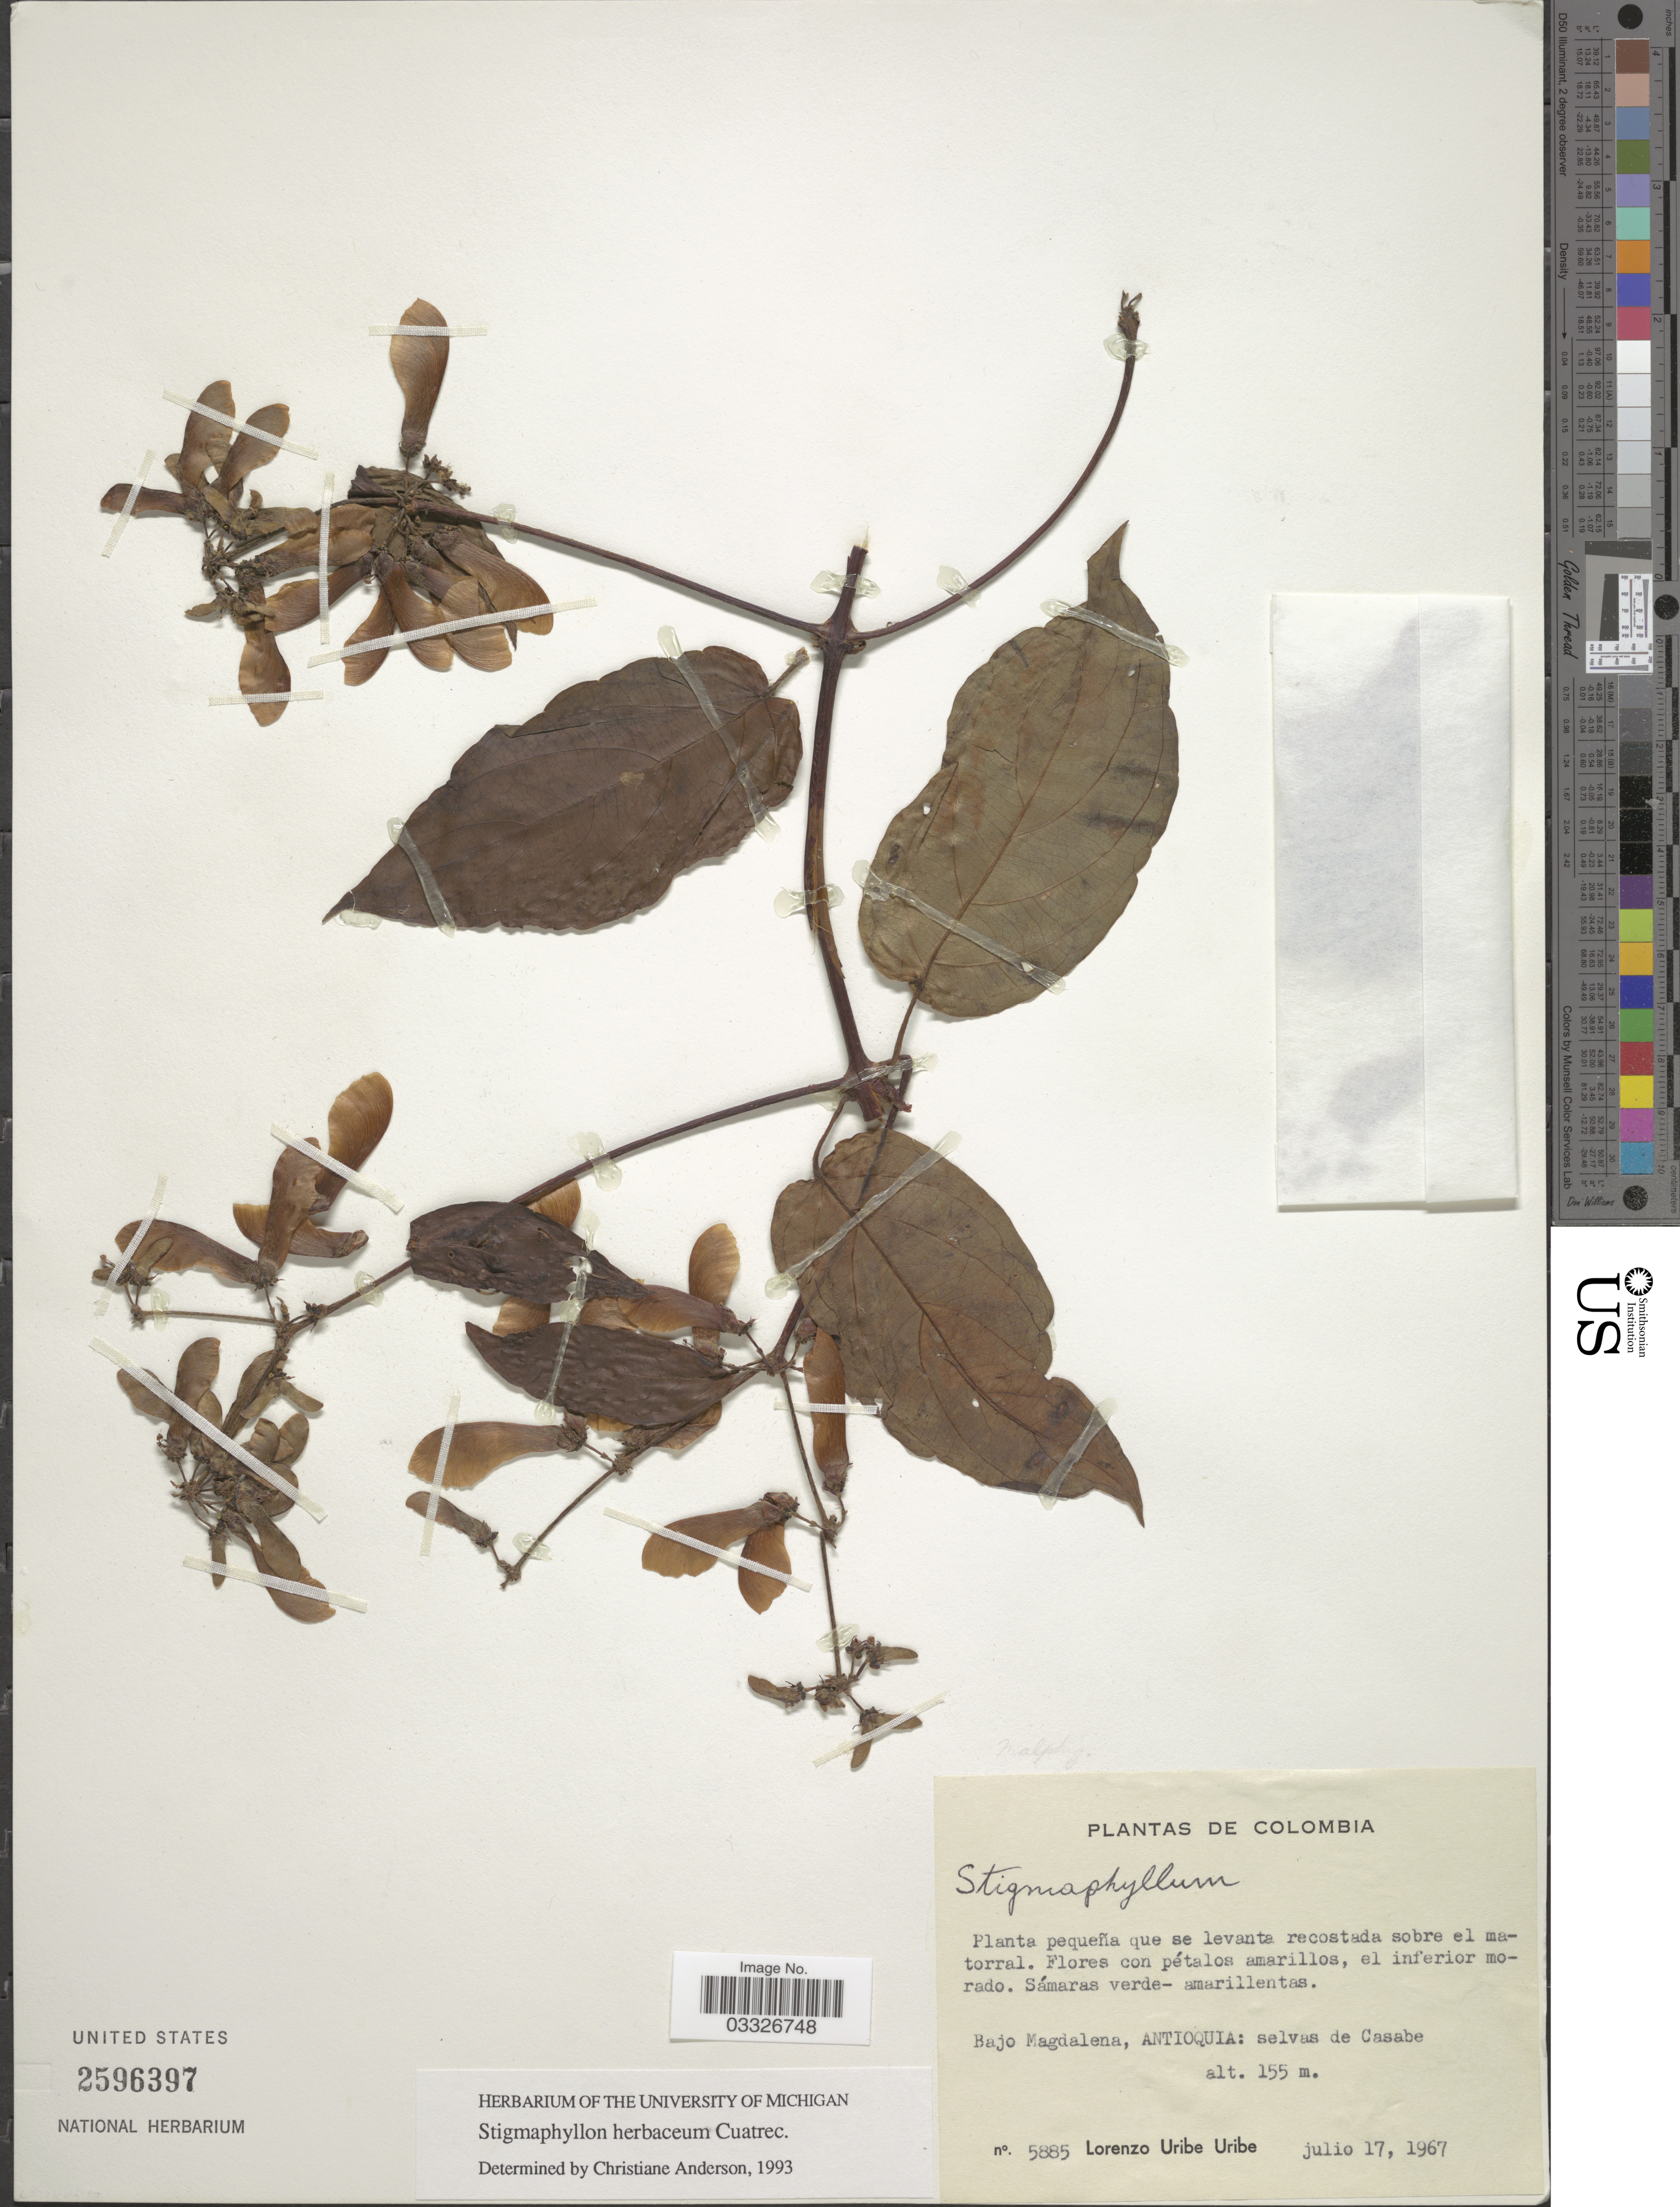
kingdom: Plantae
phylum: Tracheophyta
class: Magnoliopsida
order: Malpighiales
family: Malpighiaceae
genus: Stigmaphyllon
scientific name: Stigmaphyllon herbaceum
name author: Cuatrec.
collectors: L. Uribe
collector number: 5885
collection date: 1967-07-17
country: Colombia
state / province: Antioquia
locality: Bajo Magdalena: selvas de Casabe.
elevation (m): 155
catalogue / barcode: US 2596397